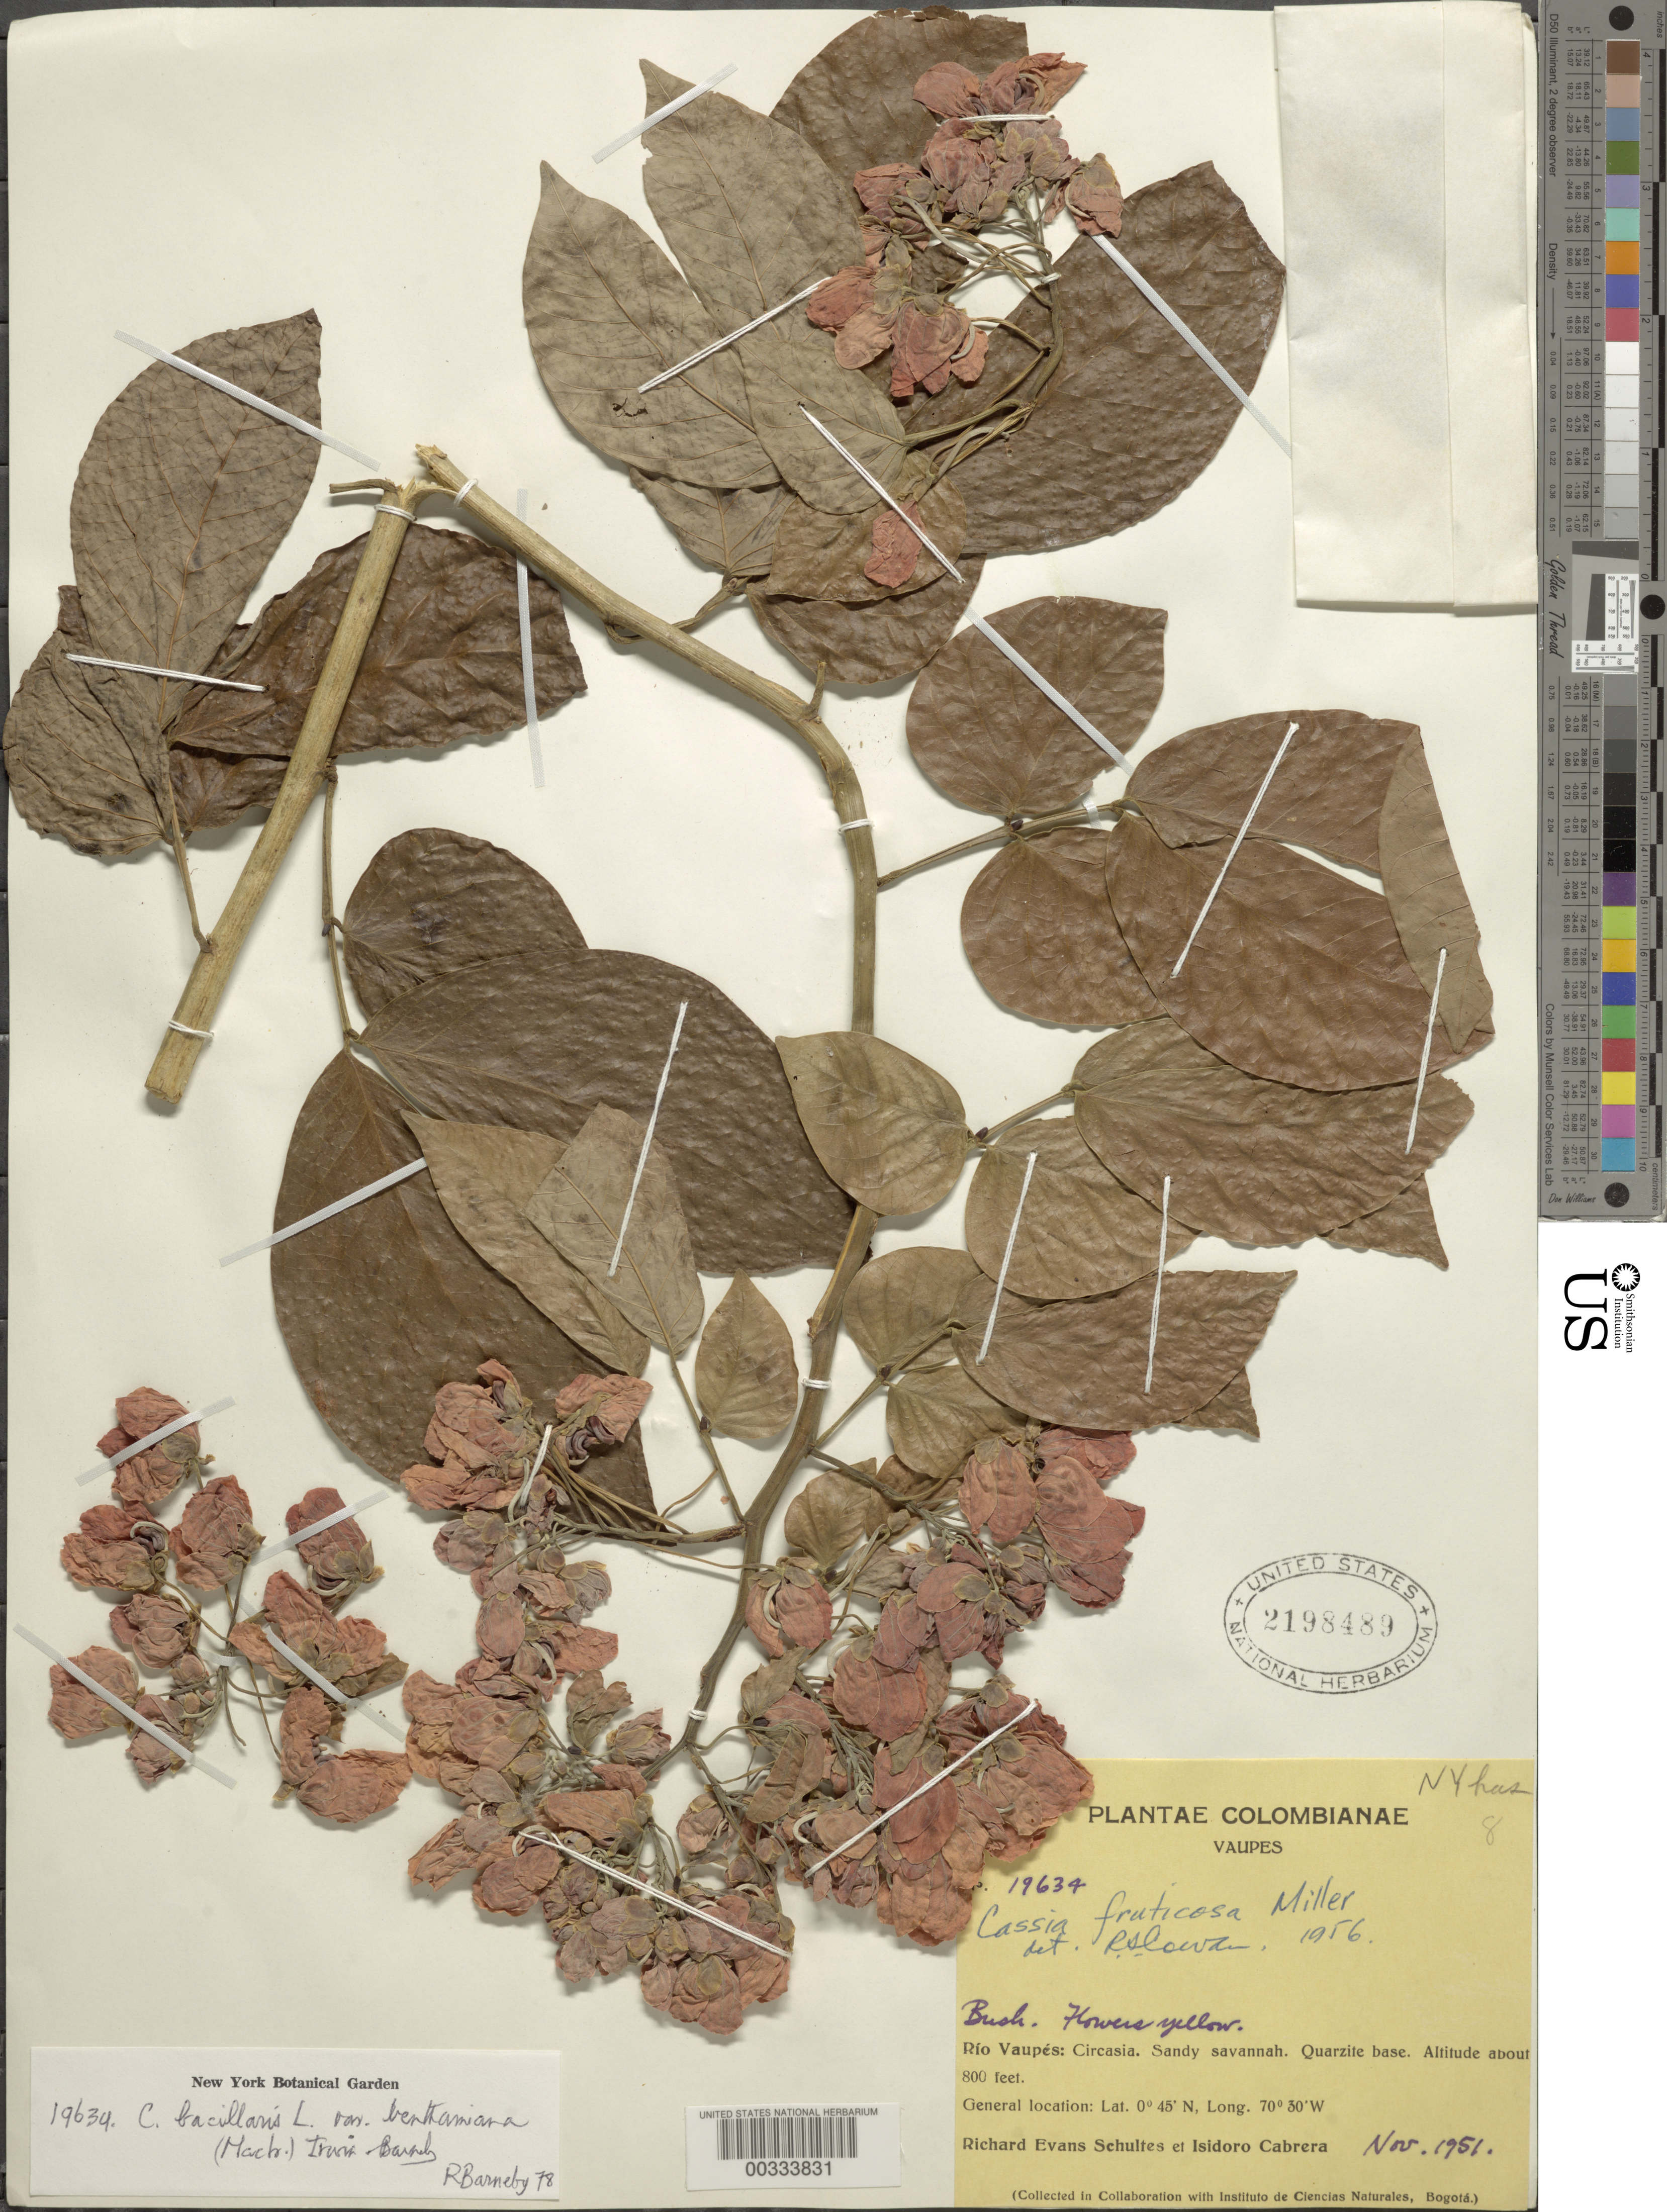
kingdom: Plantae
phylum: Tracheophyta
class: Magnoliopsida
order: Fabales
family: Fabaceae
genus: Senna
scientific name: Senna bacillaris var. benthamiana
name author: (J.F. Macbr.) H.S. Irwin & Barneby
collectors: R. E. Schultes & I. Cabrera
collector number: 19634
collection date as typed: Nov 1951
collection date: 1951-11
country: Colombia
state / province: Vaupés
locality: Rio Vaupes, Circasia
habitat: Bush, sandy savanna, quarzite base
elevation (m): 244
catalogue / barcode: US 2198489